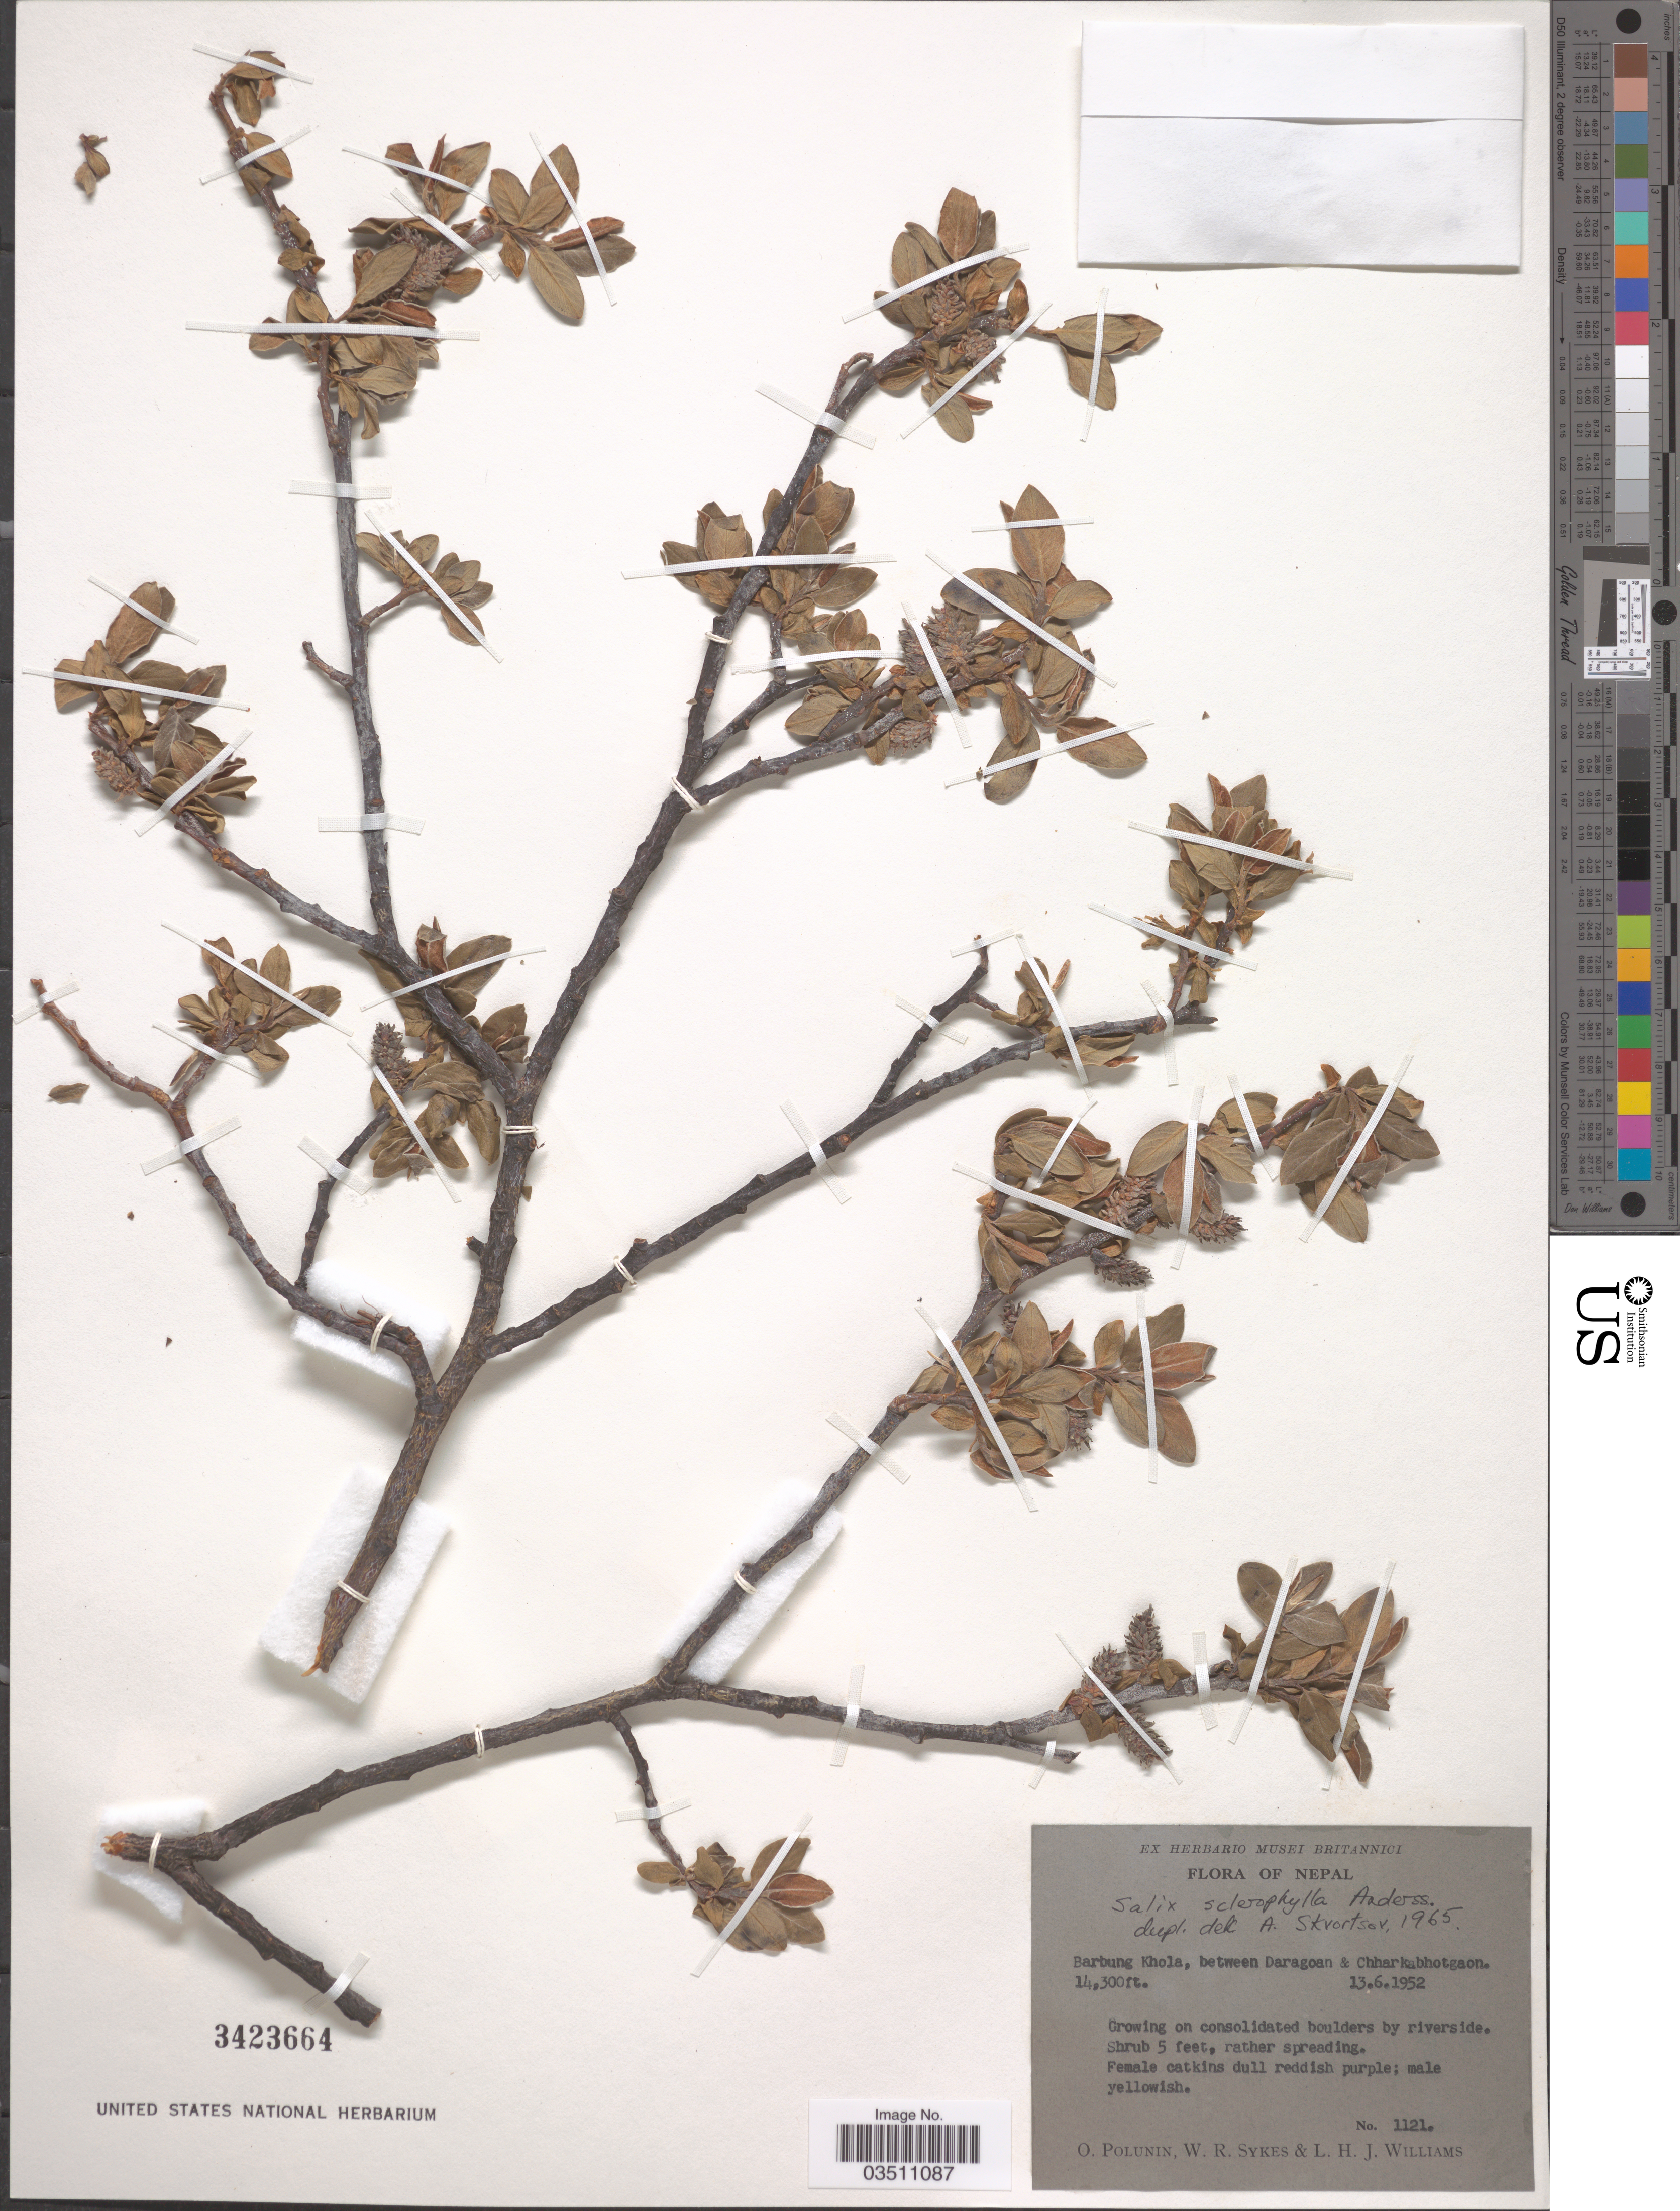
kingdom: Plantae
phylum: Tracheophyta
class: Magnoliopsida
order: Malpighiales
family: Salicaceae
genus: Salix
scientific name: Salix sclerophylla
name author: Andersson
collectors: O. V. Polunin, W. R. Sykes & L. H. J. Williams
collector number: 1121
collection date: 1952-06-13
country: Nepal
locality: Barbung Khola, between Daragoan & Chharkabhotgaon.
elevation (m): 4359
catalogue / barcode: US 3423664